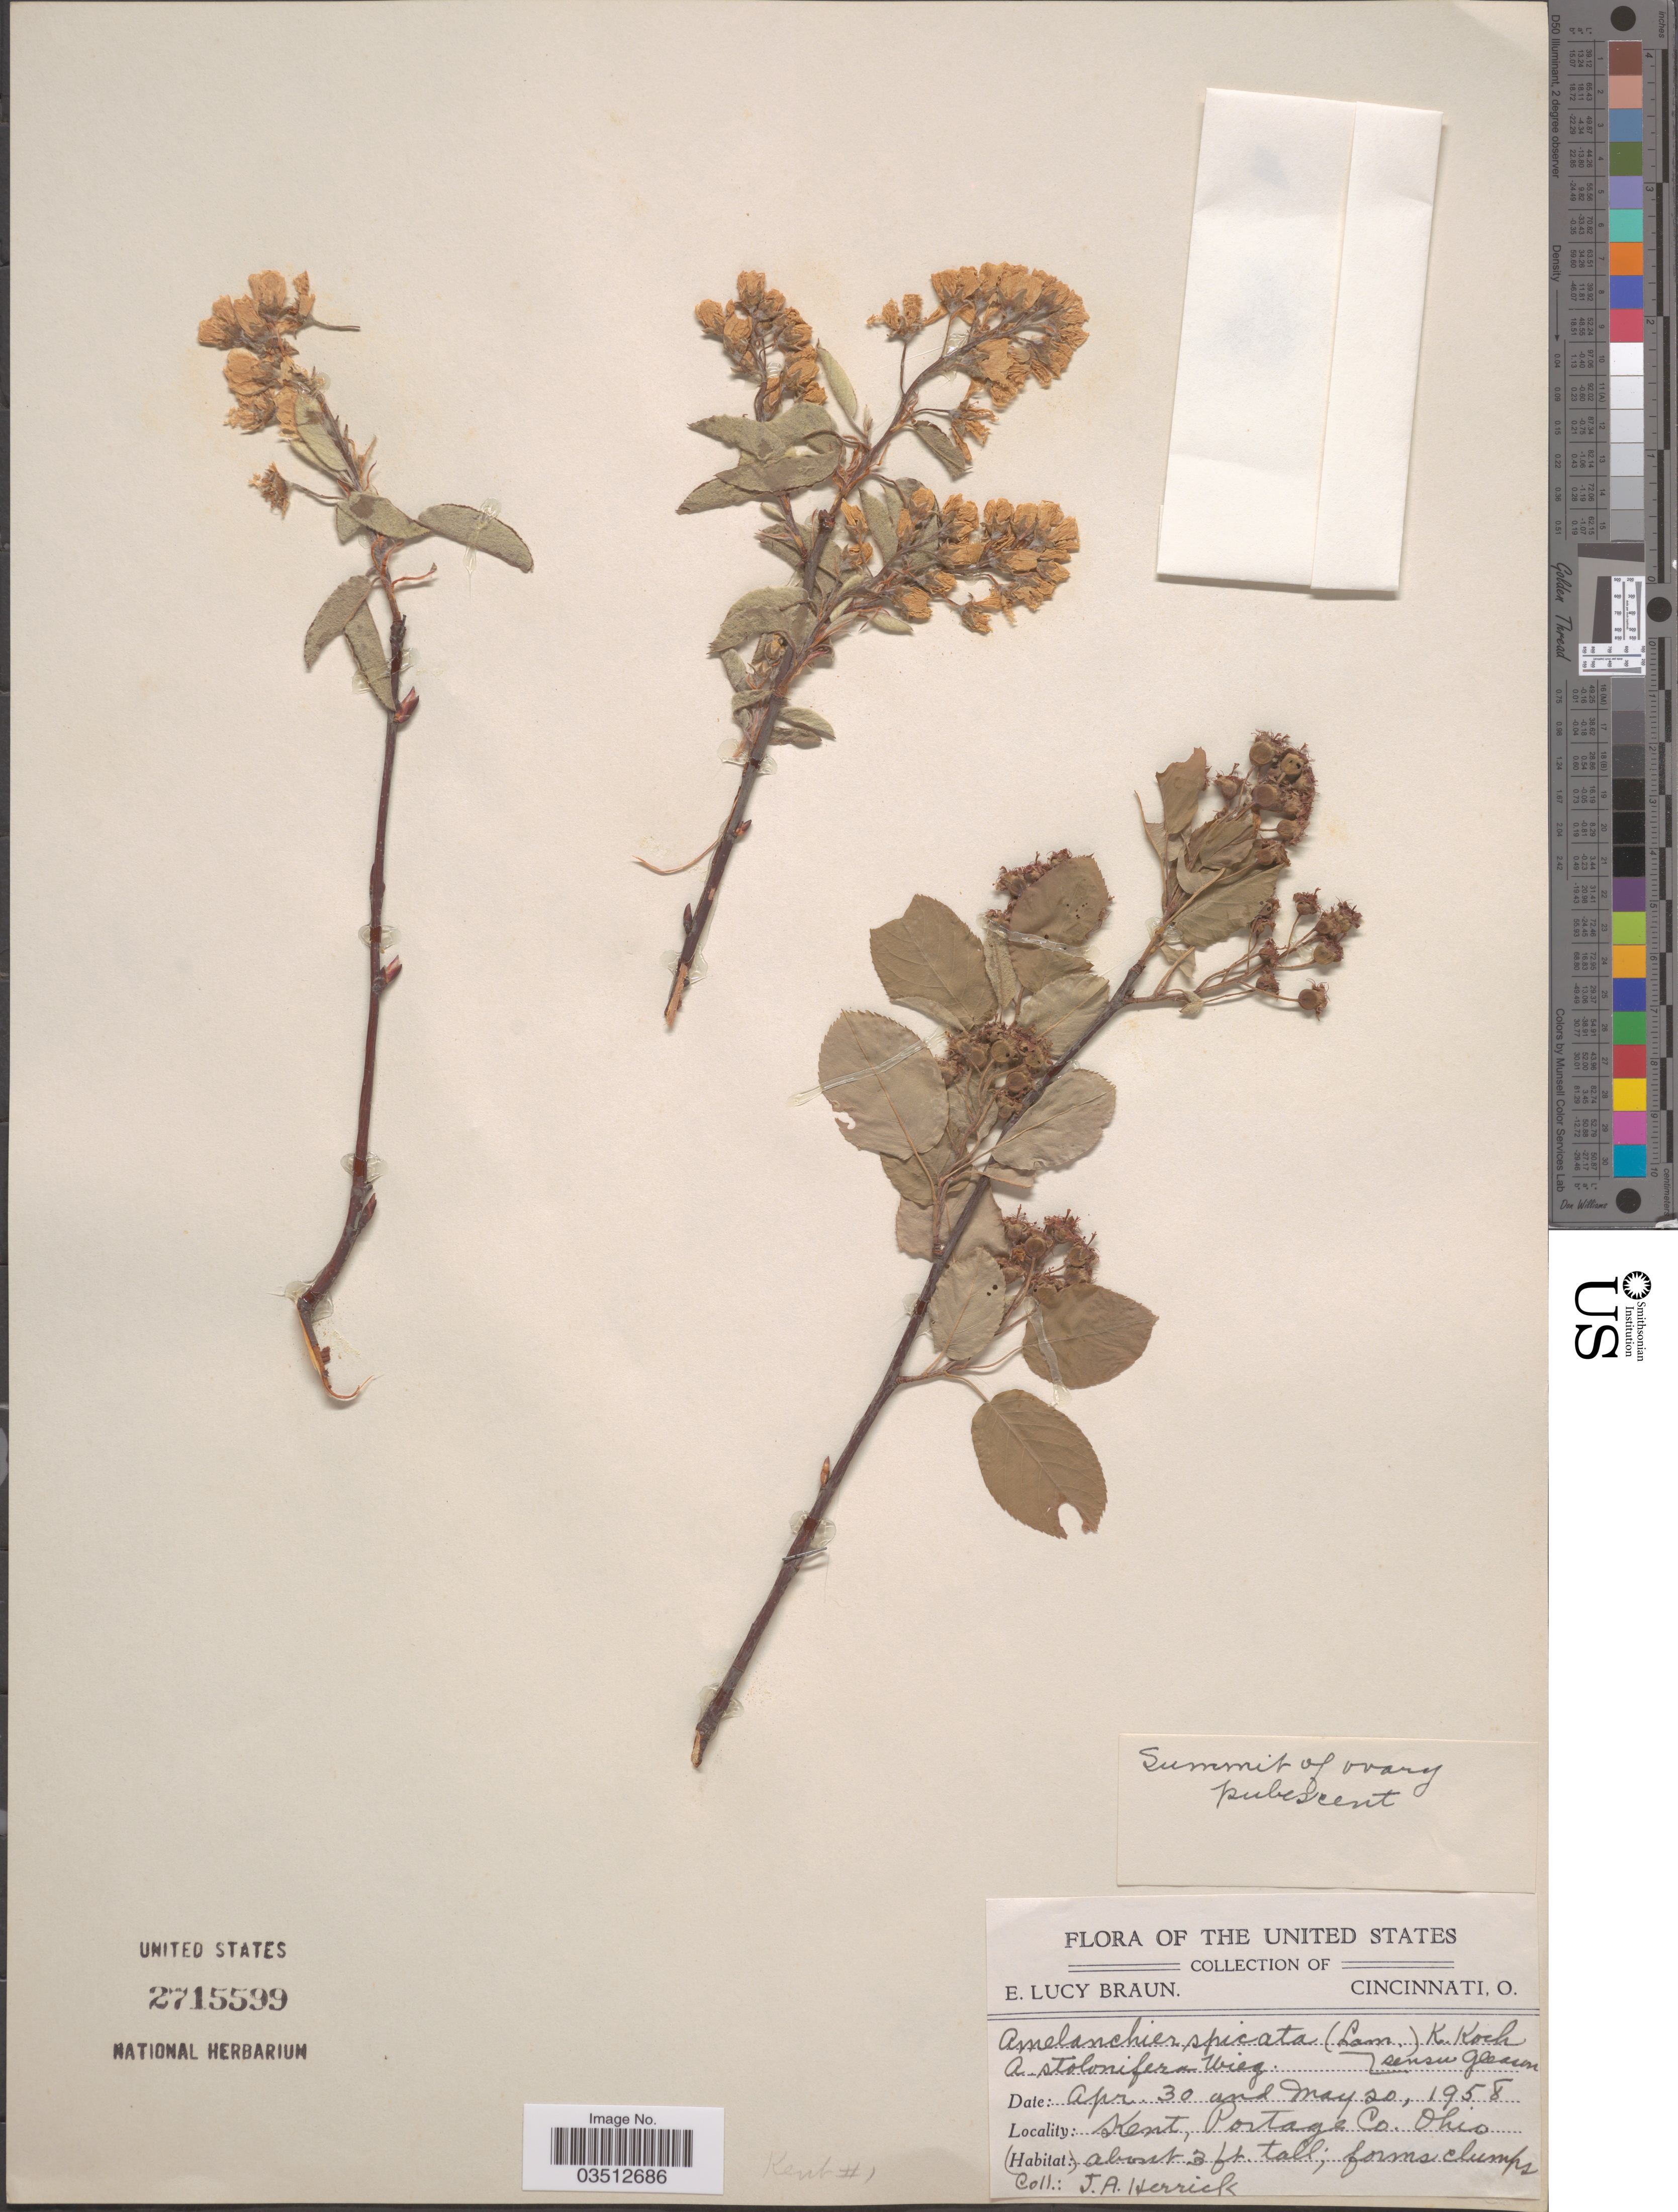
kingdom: Plantae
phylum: Tracheophyta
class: Magnoliopsida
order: Rosales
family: Rosaceae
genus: Amelanchier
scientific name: Amelanchier x spicata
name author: (Lam.) K. Koch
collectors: J. Herrick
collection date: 1958-04-30/1958-05-20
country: United States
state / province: Ohio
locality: Kent, Portage Co.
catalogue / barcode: US 2715599